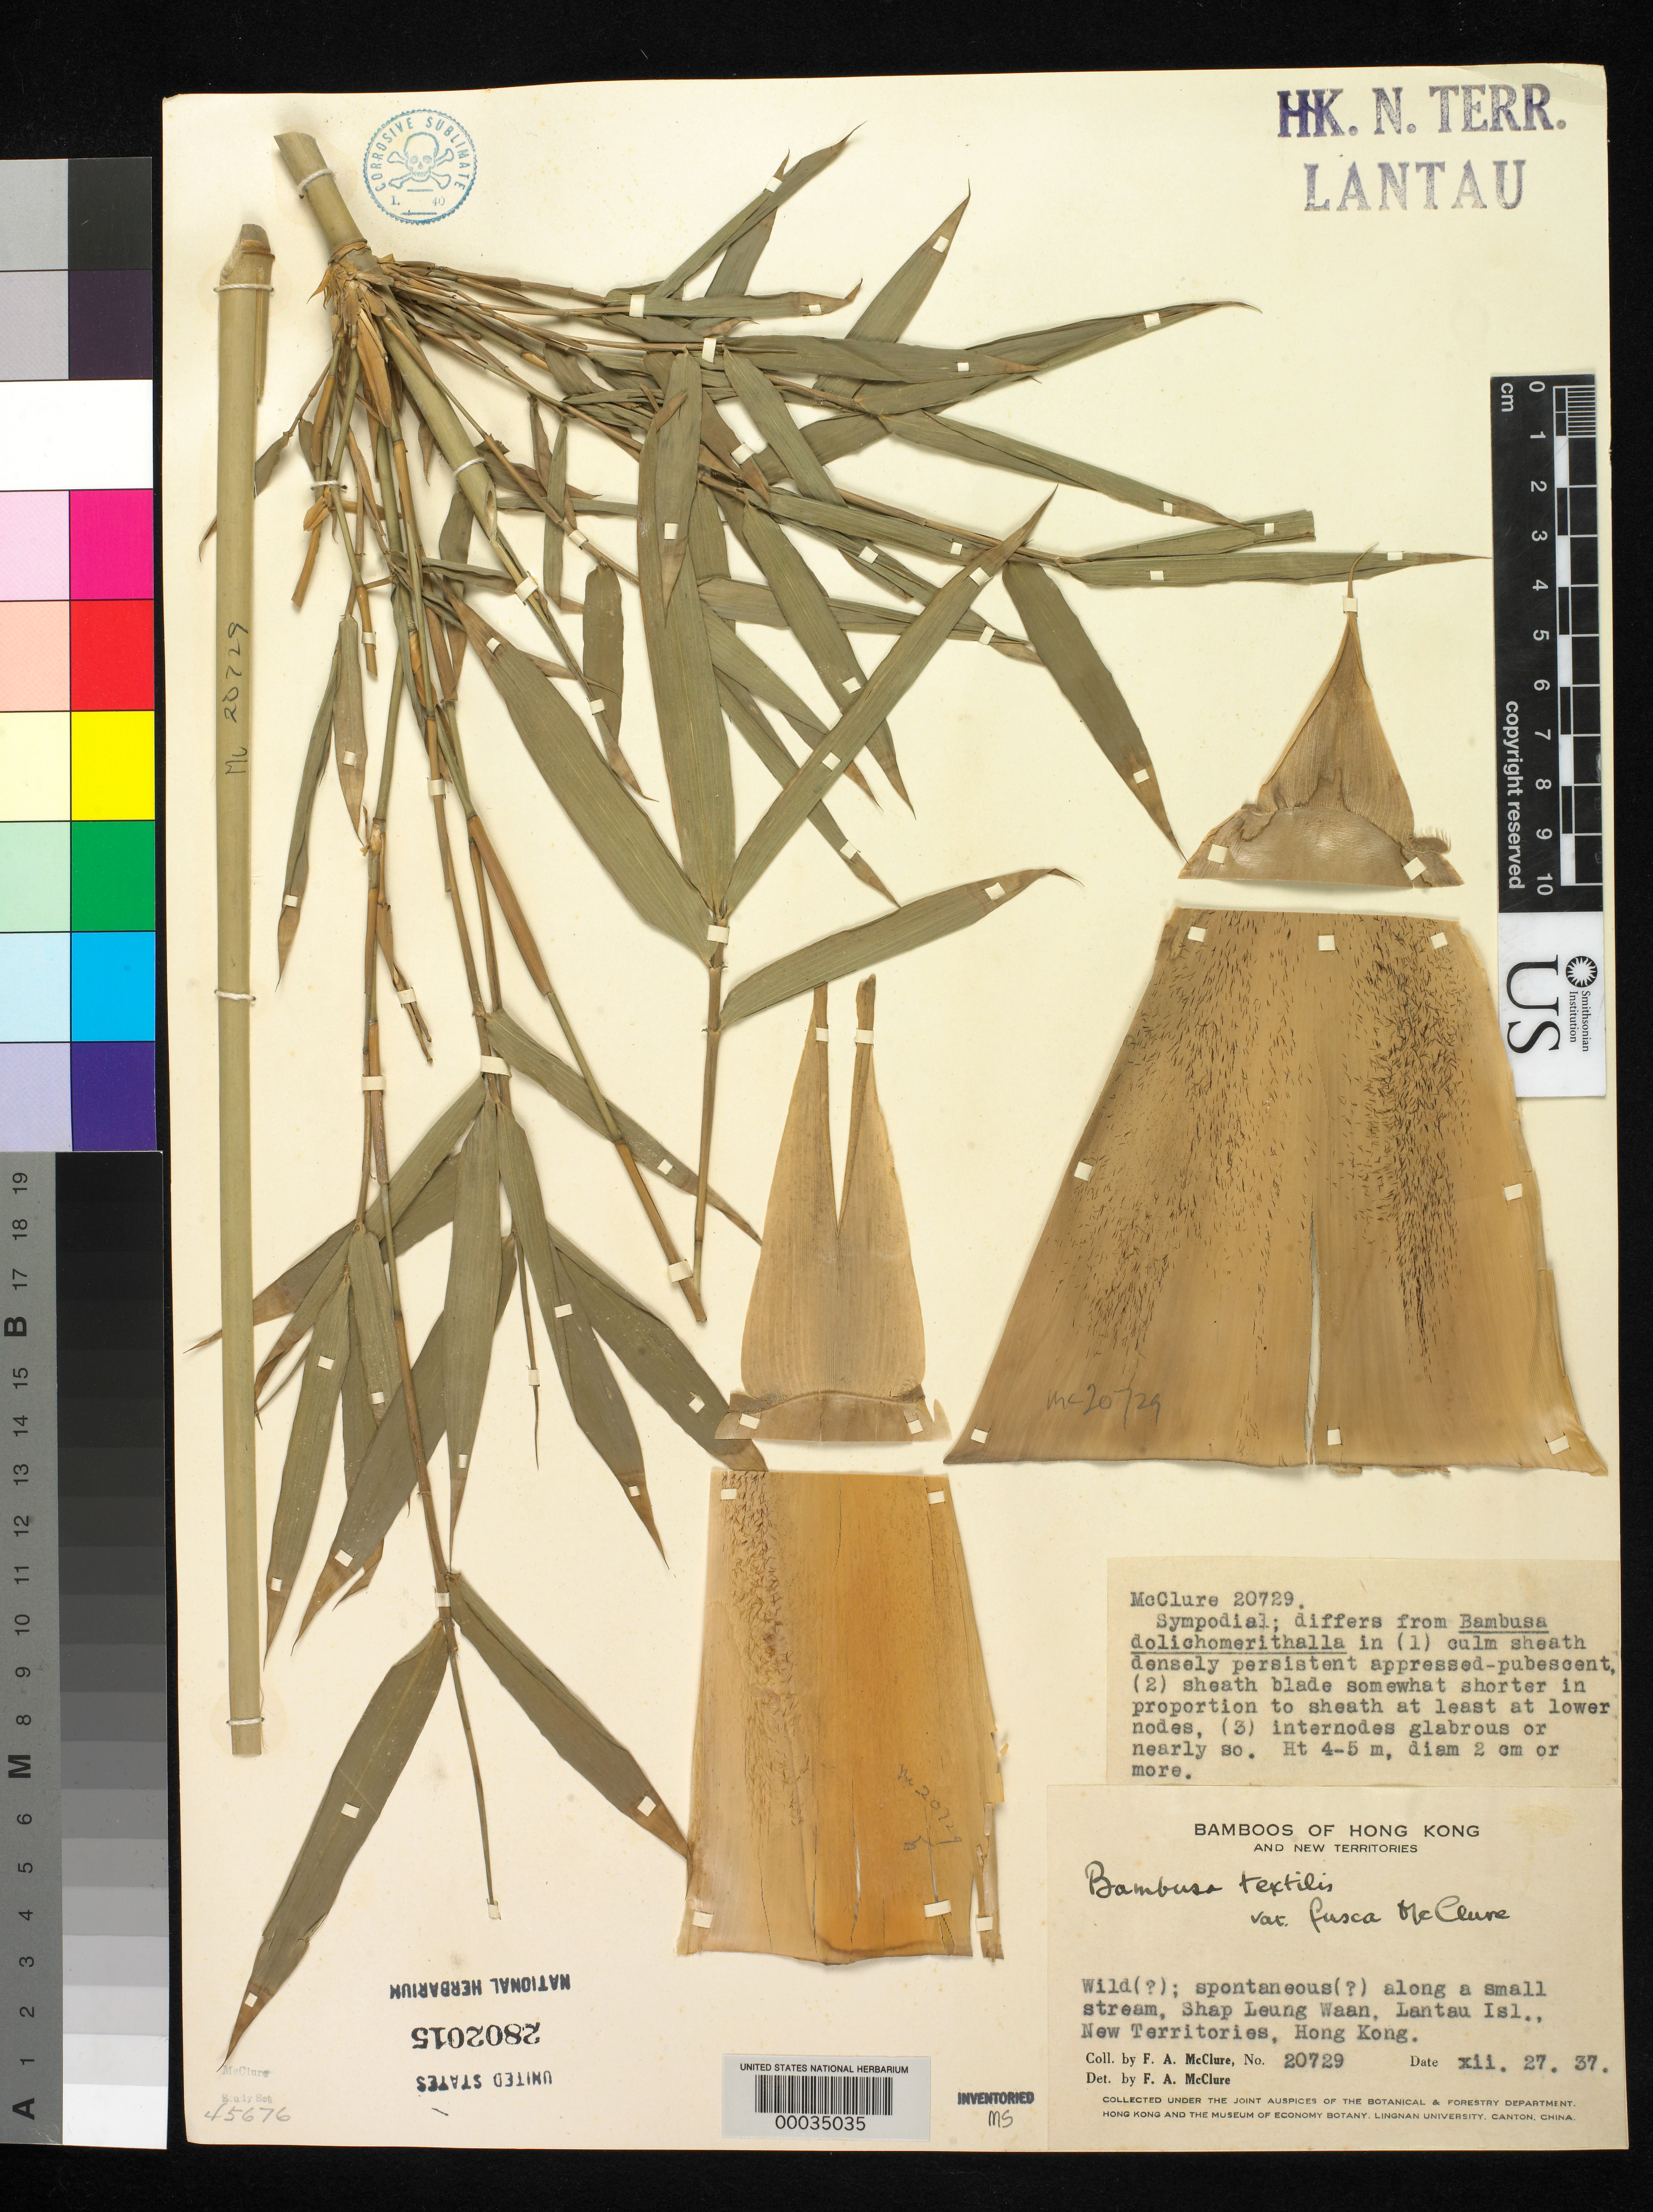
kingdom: Plantae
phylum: Tracheophyta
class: Liliopsida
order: Poales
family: Poaceae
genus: Bambusa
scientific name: Bambusa pachinensis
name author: Hayata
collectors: F. A. McClure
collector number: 20729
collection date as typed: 27 Dec 1937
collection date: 1937-12-27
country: China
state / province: Hong Kong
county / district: New Territories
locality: Shap leung waan, lantau island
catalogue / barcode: US 2802015